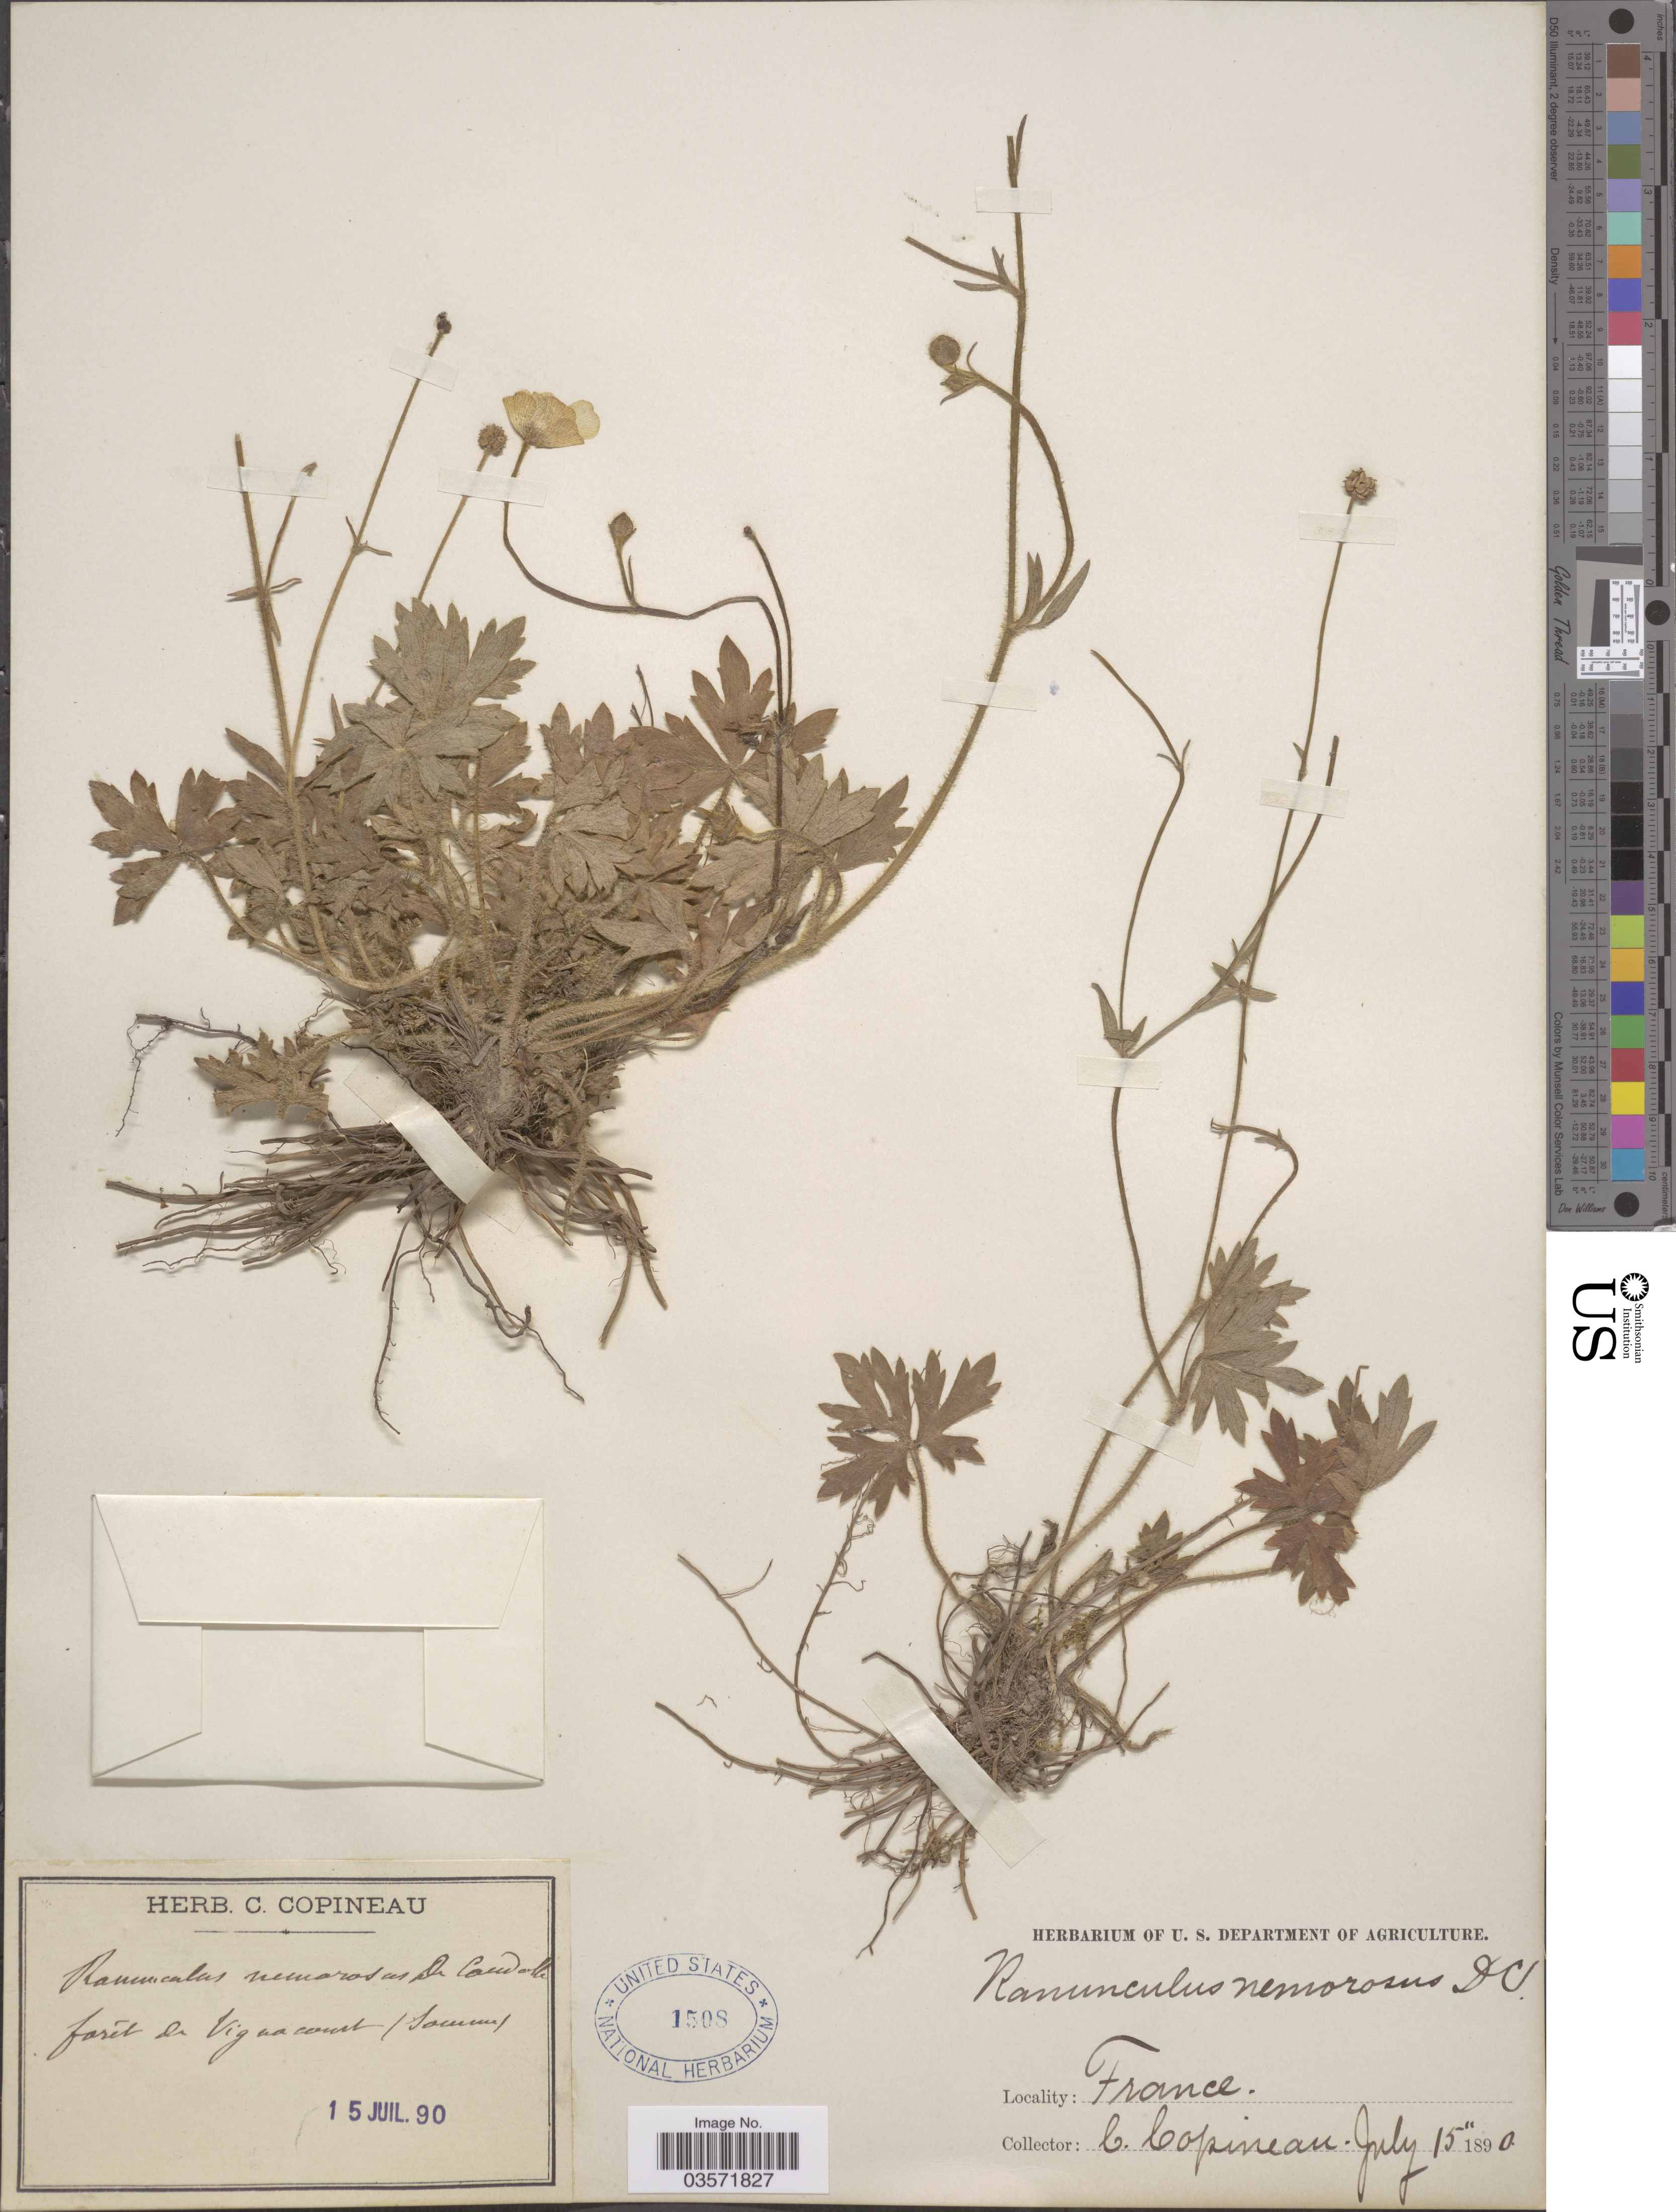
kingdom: Plantae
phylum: Tracheophyta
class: Magnoliopsida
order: Ranunculales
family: Ranunculaceae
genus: Ranunculus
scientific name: Ranunculus nemorosus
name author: DC.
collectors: C. Copineau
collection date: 1890-07-15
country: France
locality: Forêt de Vignacourt (Somme).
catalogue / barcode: US 1508